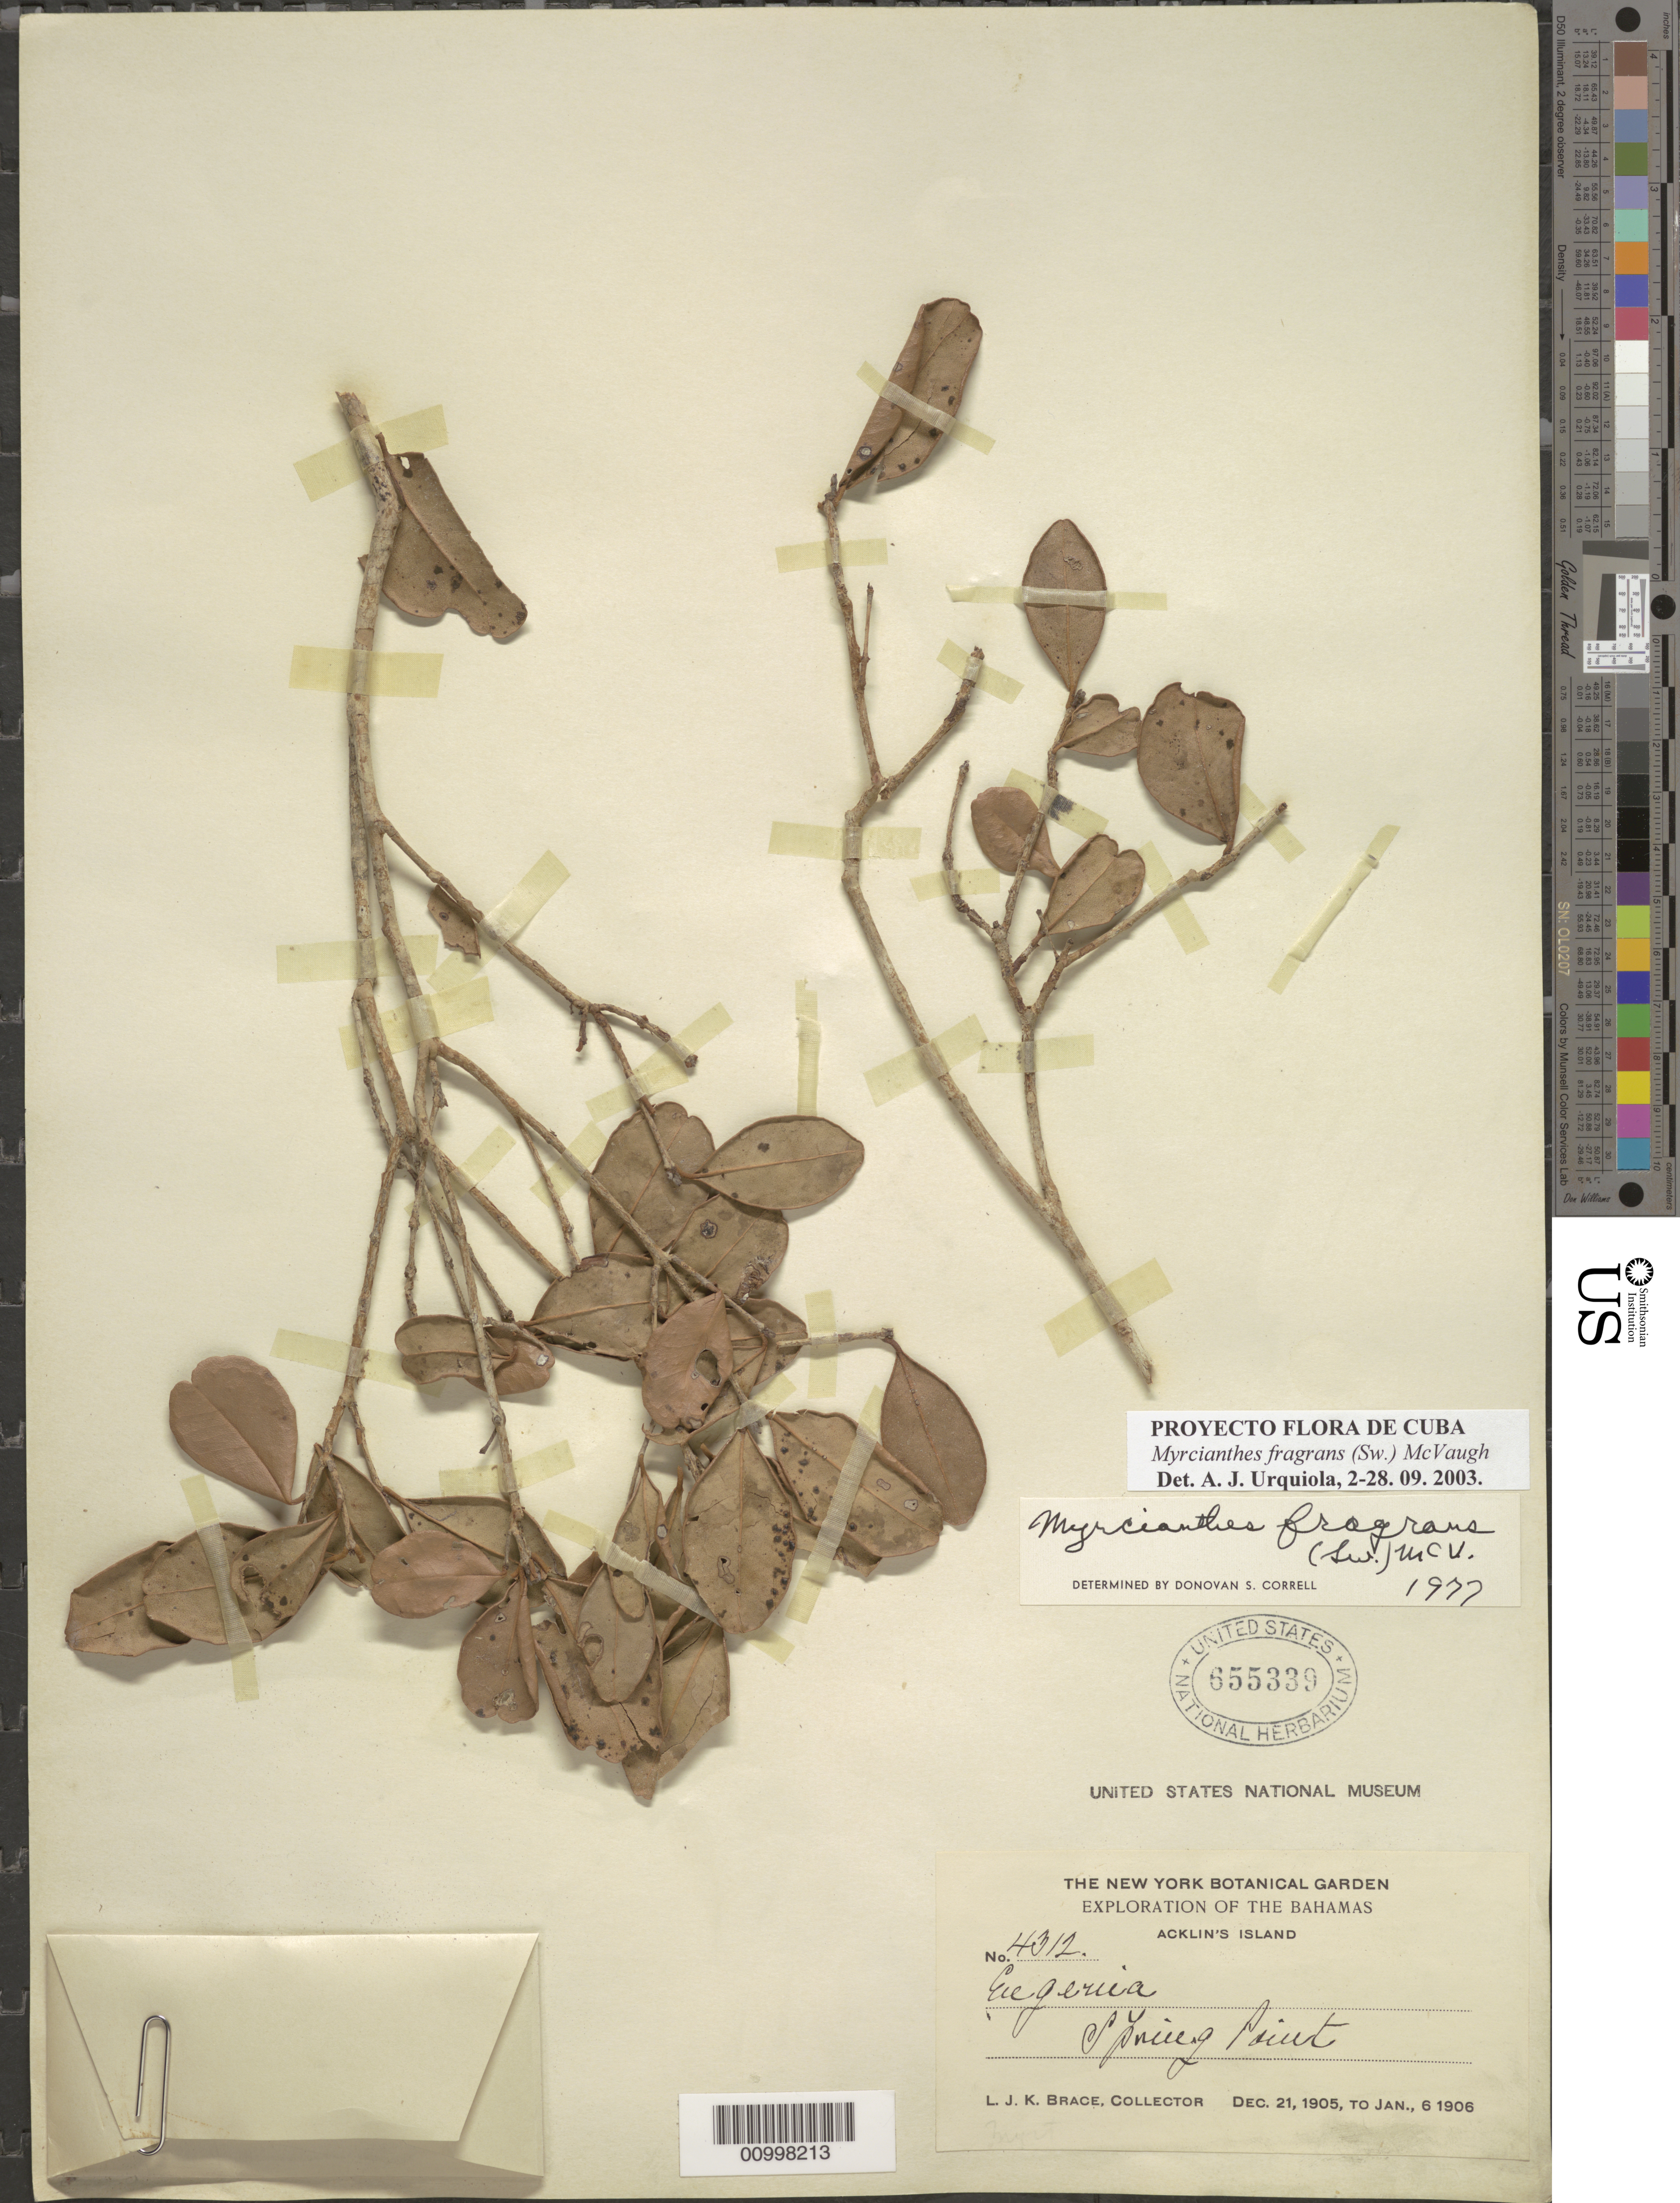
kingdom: Plantae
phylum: Tracheophyta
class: Magnoliopsida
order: Myrtales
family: Myrtaceae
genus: Myrcianthes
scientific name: Myrcianthes fragrans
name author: (Sw.) McVaugh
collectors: L. J. K. Brace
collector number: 4312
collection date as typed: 21 Dec 1905 to 06 Jan 1906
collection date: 1905-12-21/1906-01-06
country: Bahamas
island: Acklin's I.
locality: Spring Point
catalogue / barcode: US 655339